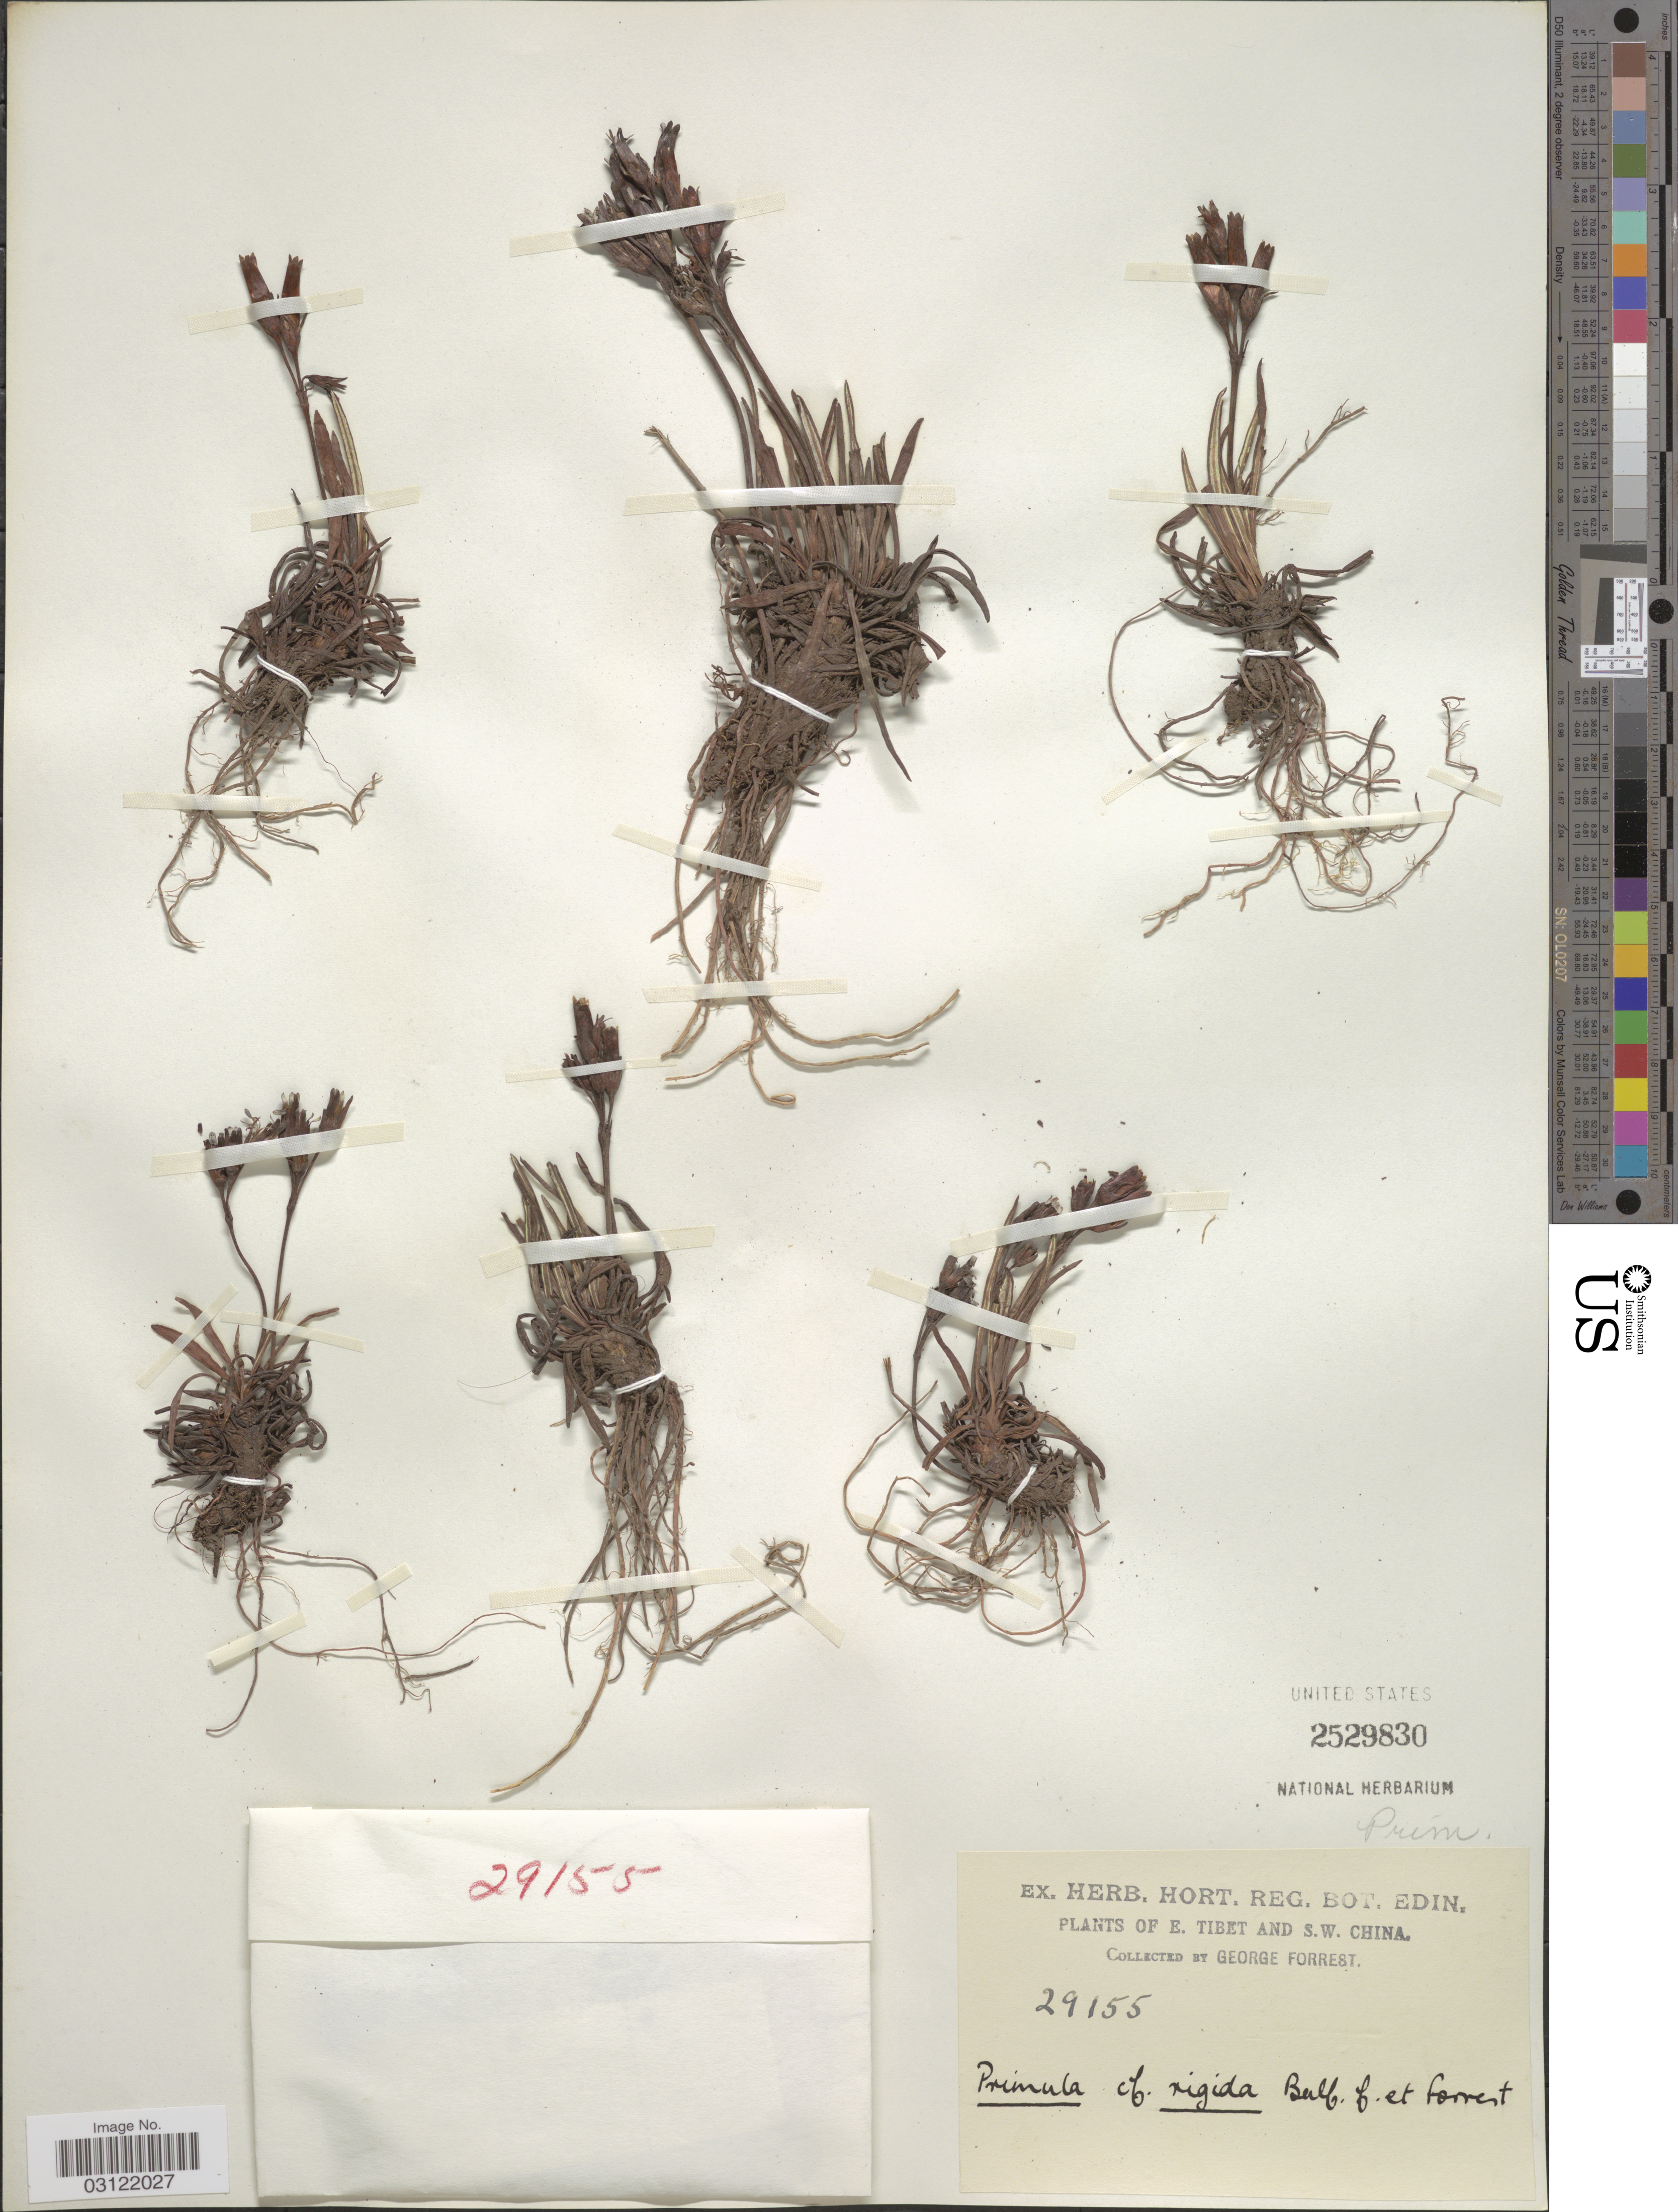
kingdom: Plantae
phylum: Tracheophyta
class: Magnoliopsida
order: Ericales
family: Primulaceae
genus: Primula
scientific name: Primula rigida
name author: Balf. f. & Forrest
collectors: G. Forrest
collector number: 29155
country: China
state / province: Xizang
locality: E. Tibet and S.W. China.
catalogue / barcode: US 2529830